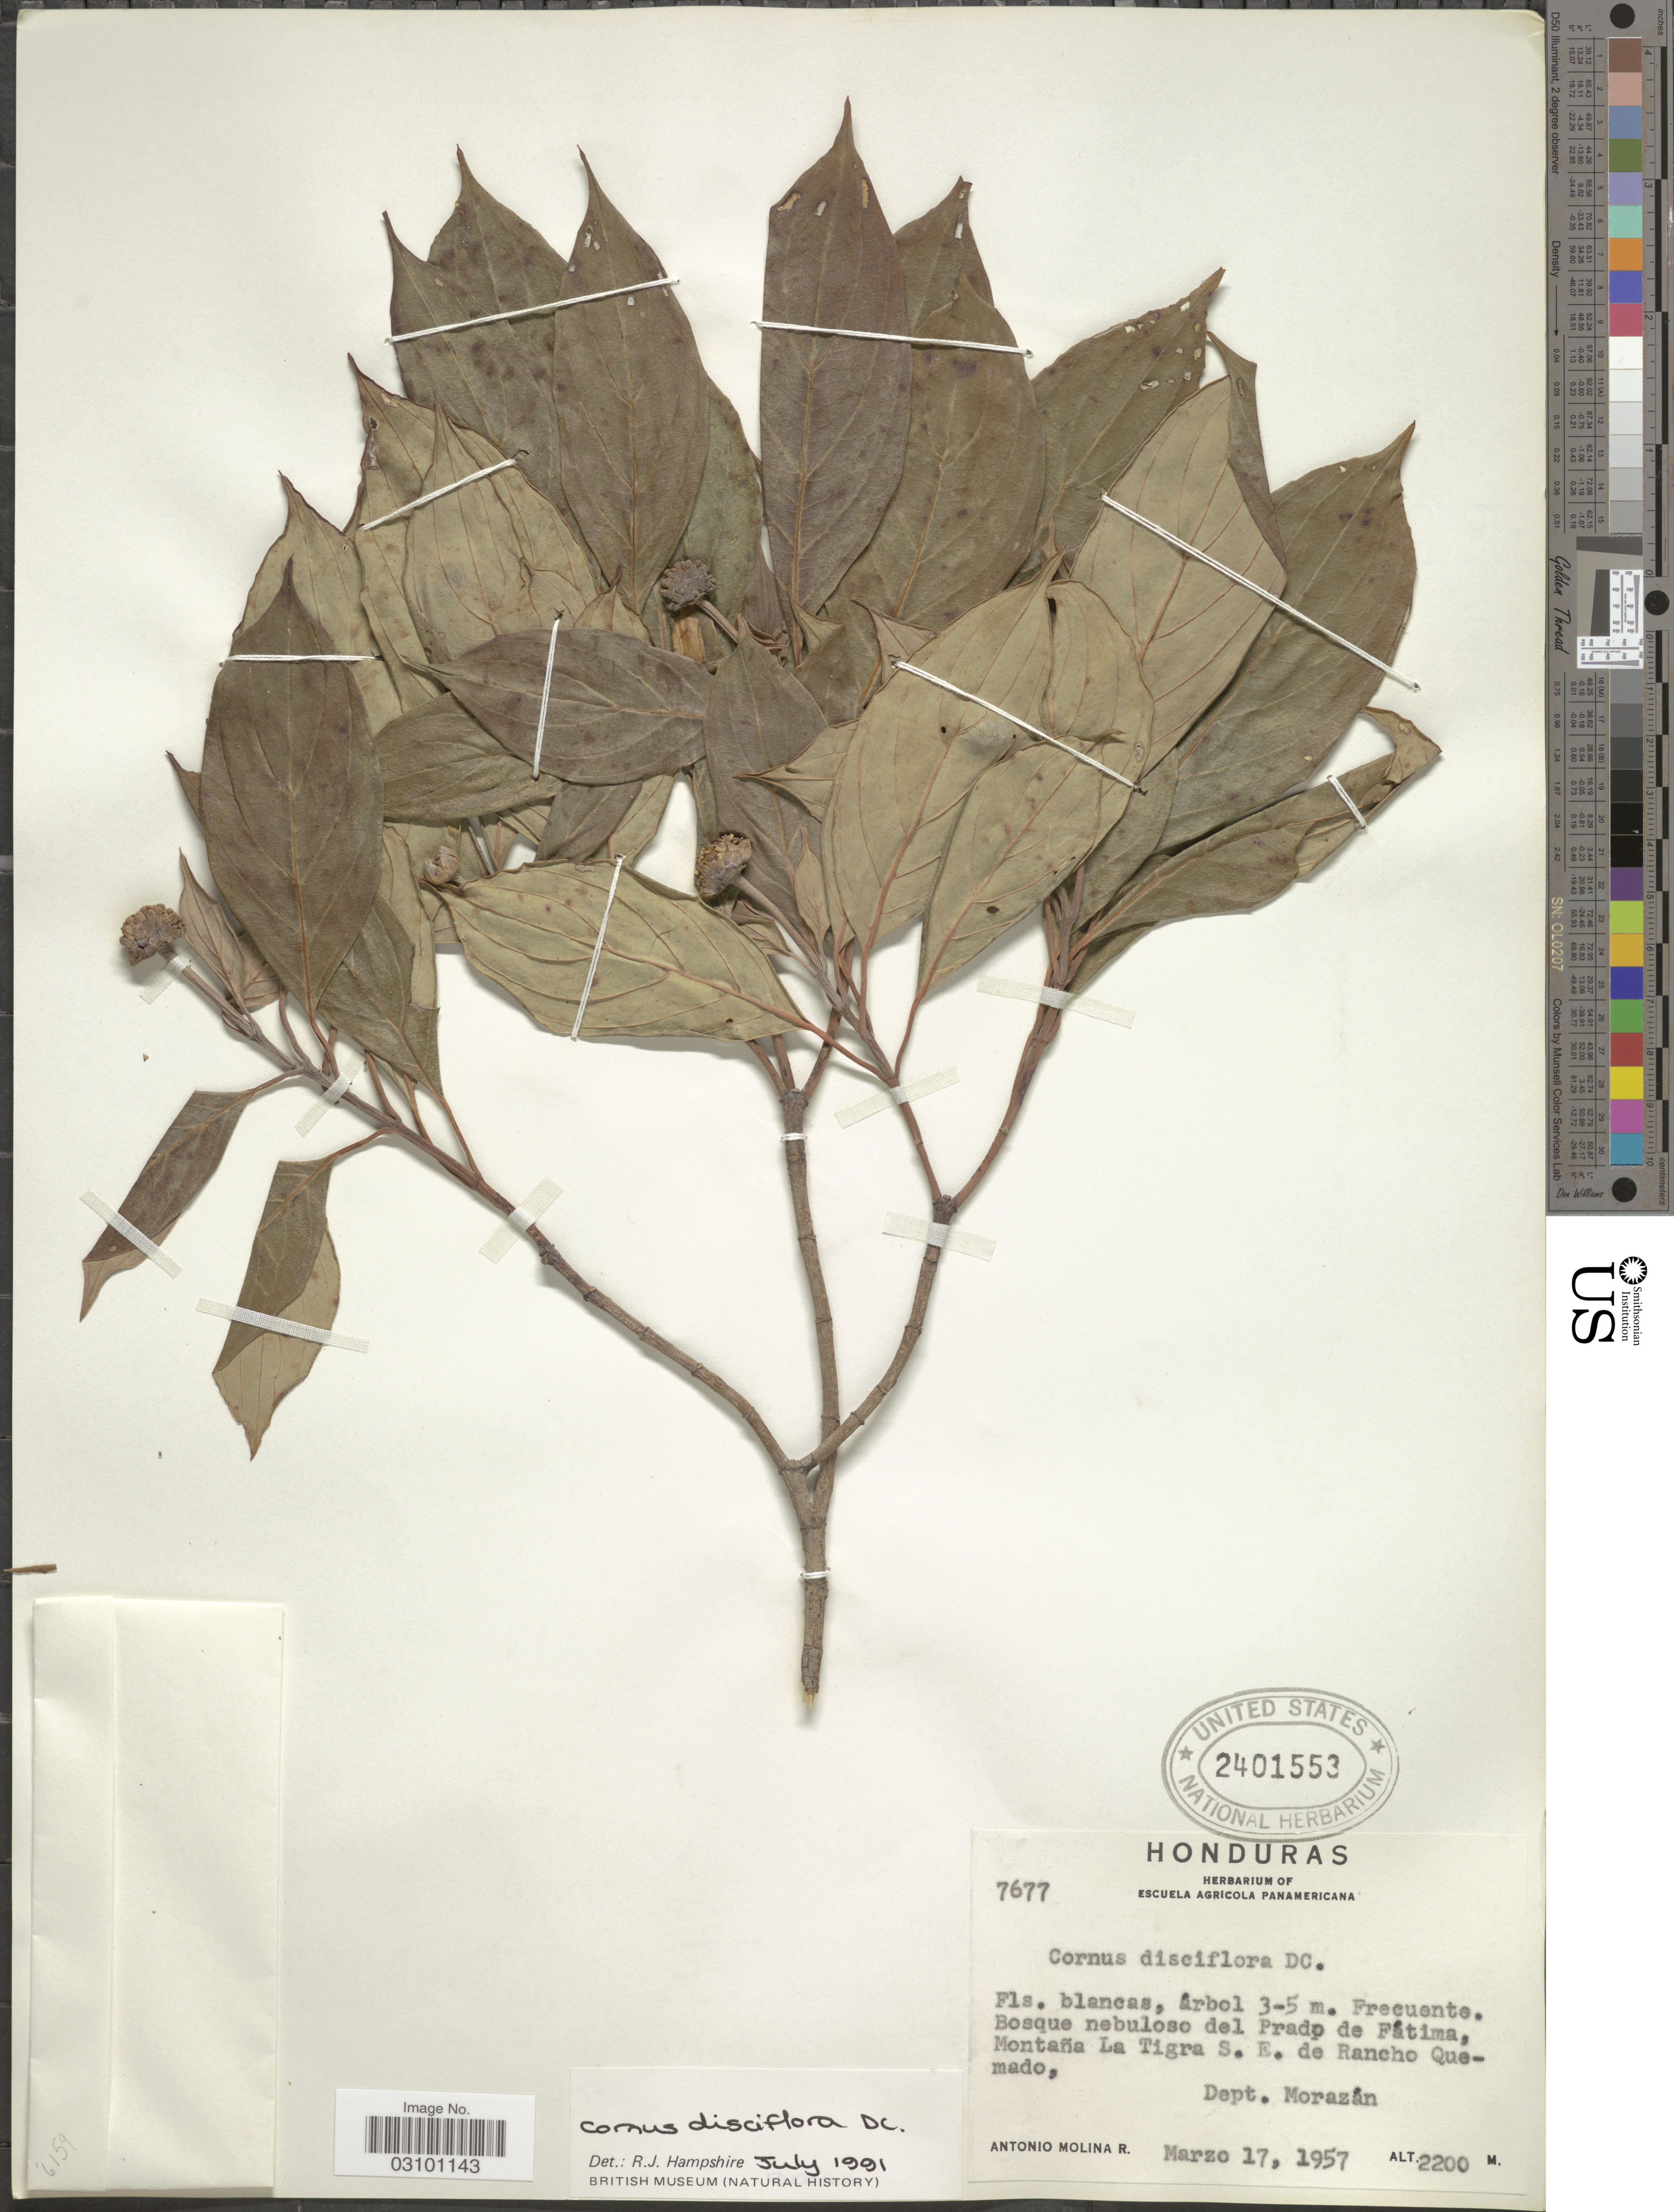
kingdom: Plantae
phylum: Tracheophyta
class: Magnoliopsida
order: Cornales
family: Cornaceae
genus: Cornus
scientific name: Cornus disciflora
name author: Moc. & Sessé ex DC.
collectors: A. Molina R.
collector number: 7677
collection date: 1957-03-17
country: Honduras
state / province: Fco. Morazán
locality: Bosque nebuloso del Prado de Fátima, Montaña La Tigra S. E. de Rancho Quemado, Dept. Morazán.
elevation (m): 2200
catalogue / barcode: US 2401553